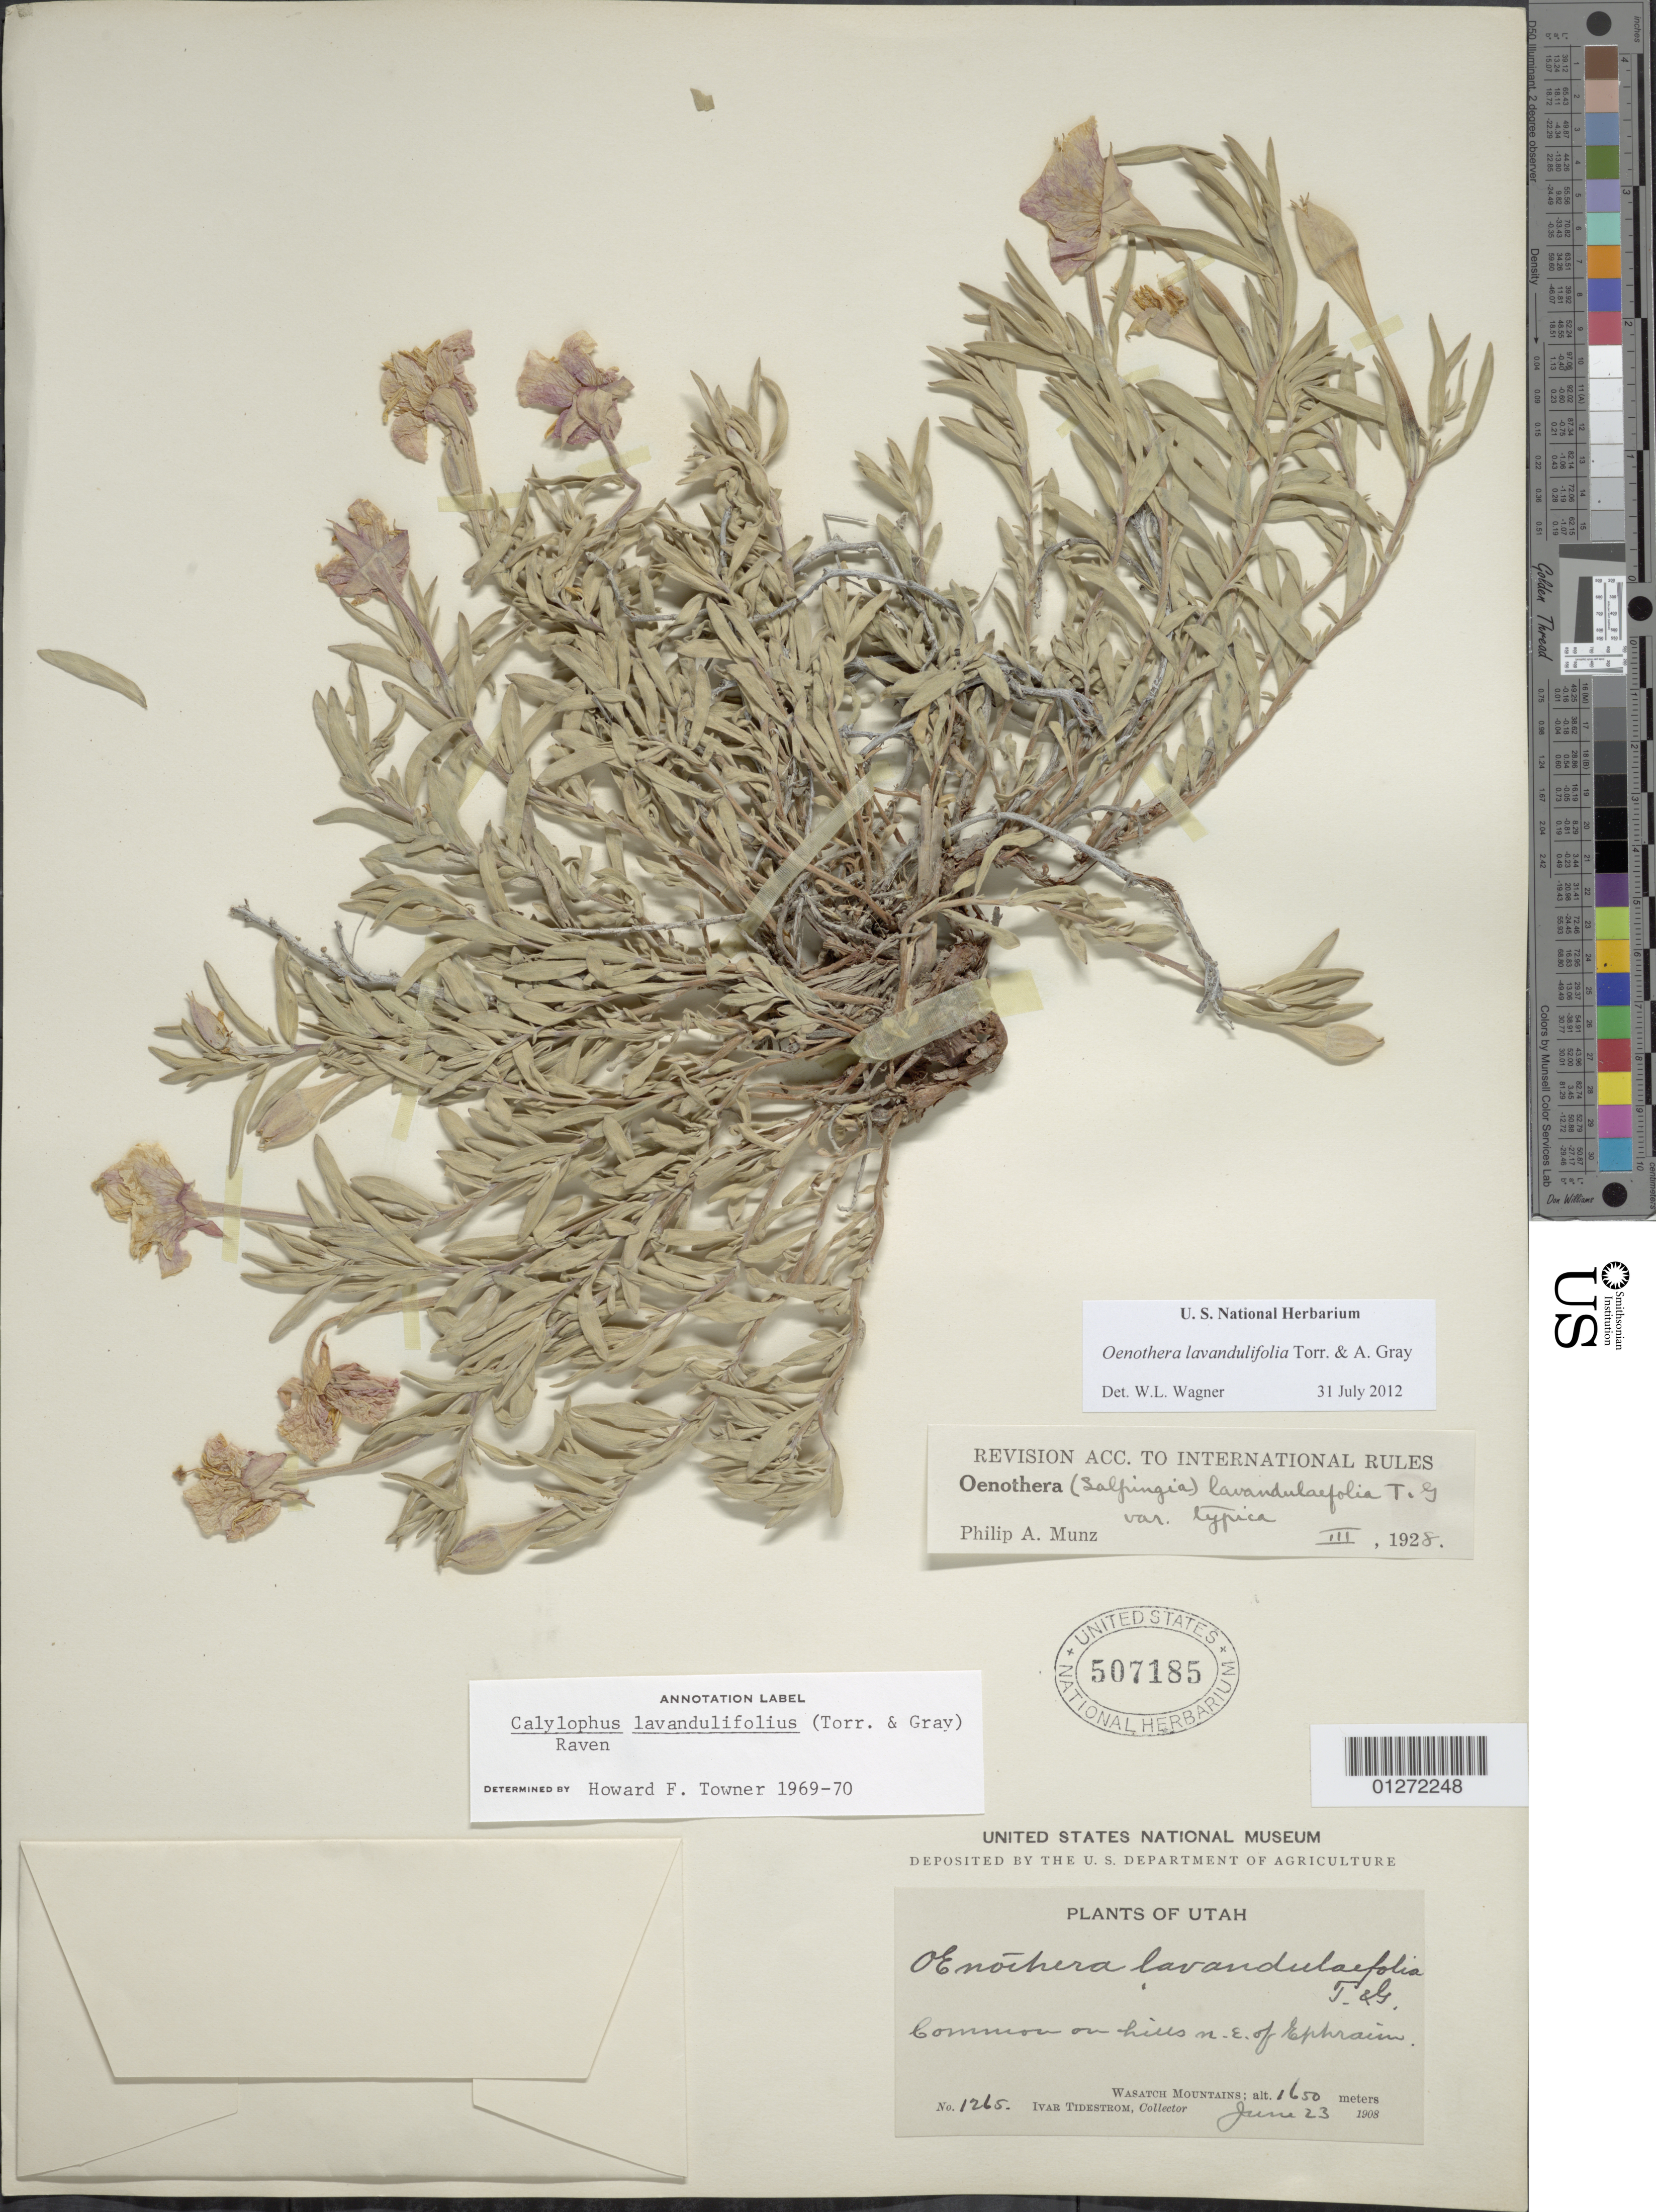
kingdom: Plantae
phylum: Tracheophyta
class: Magnoliopsida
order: Myrtales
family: Onagraceae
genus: Oenothera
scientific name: Oenothera lavandulifolia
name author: Torr. & A. Gray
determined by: Wagner, W. L., (BOT), Smithsonian Institution - National Museum of Natural History (UNITED STATES)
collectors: I. F. Tidestrom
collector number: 1265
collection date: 1908-06-23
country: United States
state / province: Utah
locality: Wasatch Mountains.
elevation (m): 1650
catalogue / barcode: US 507185